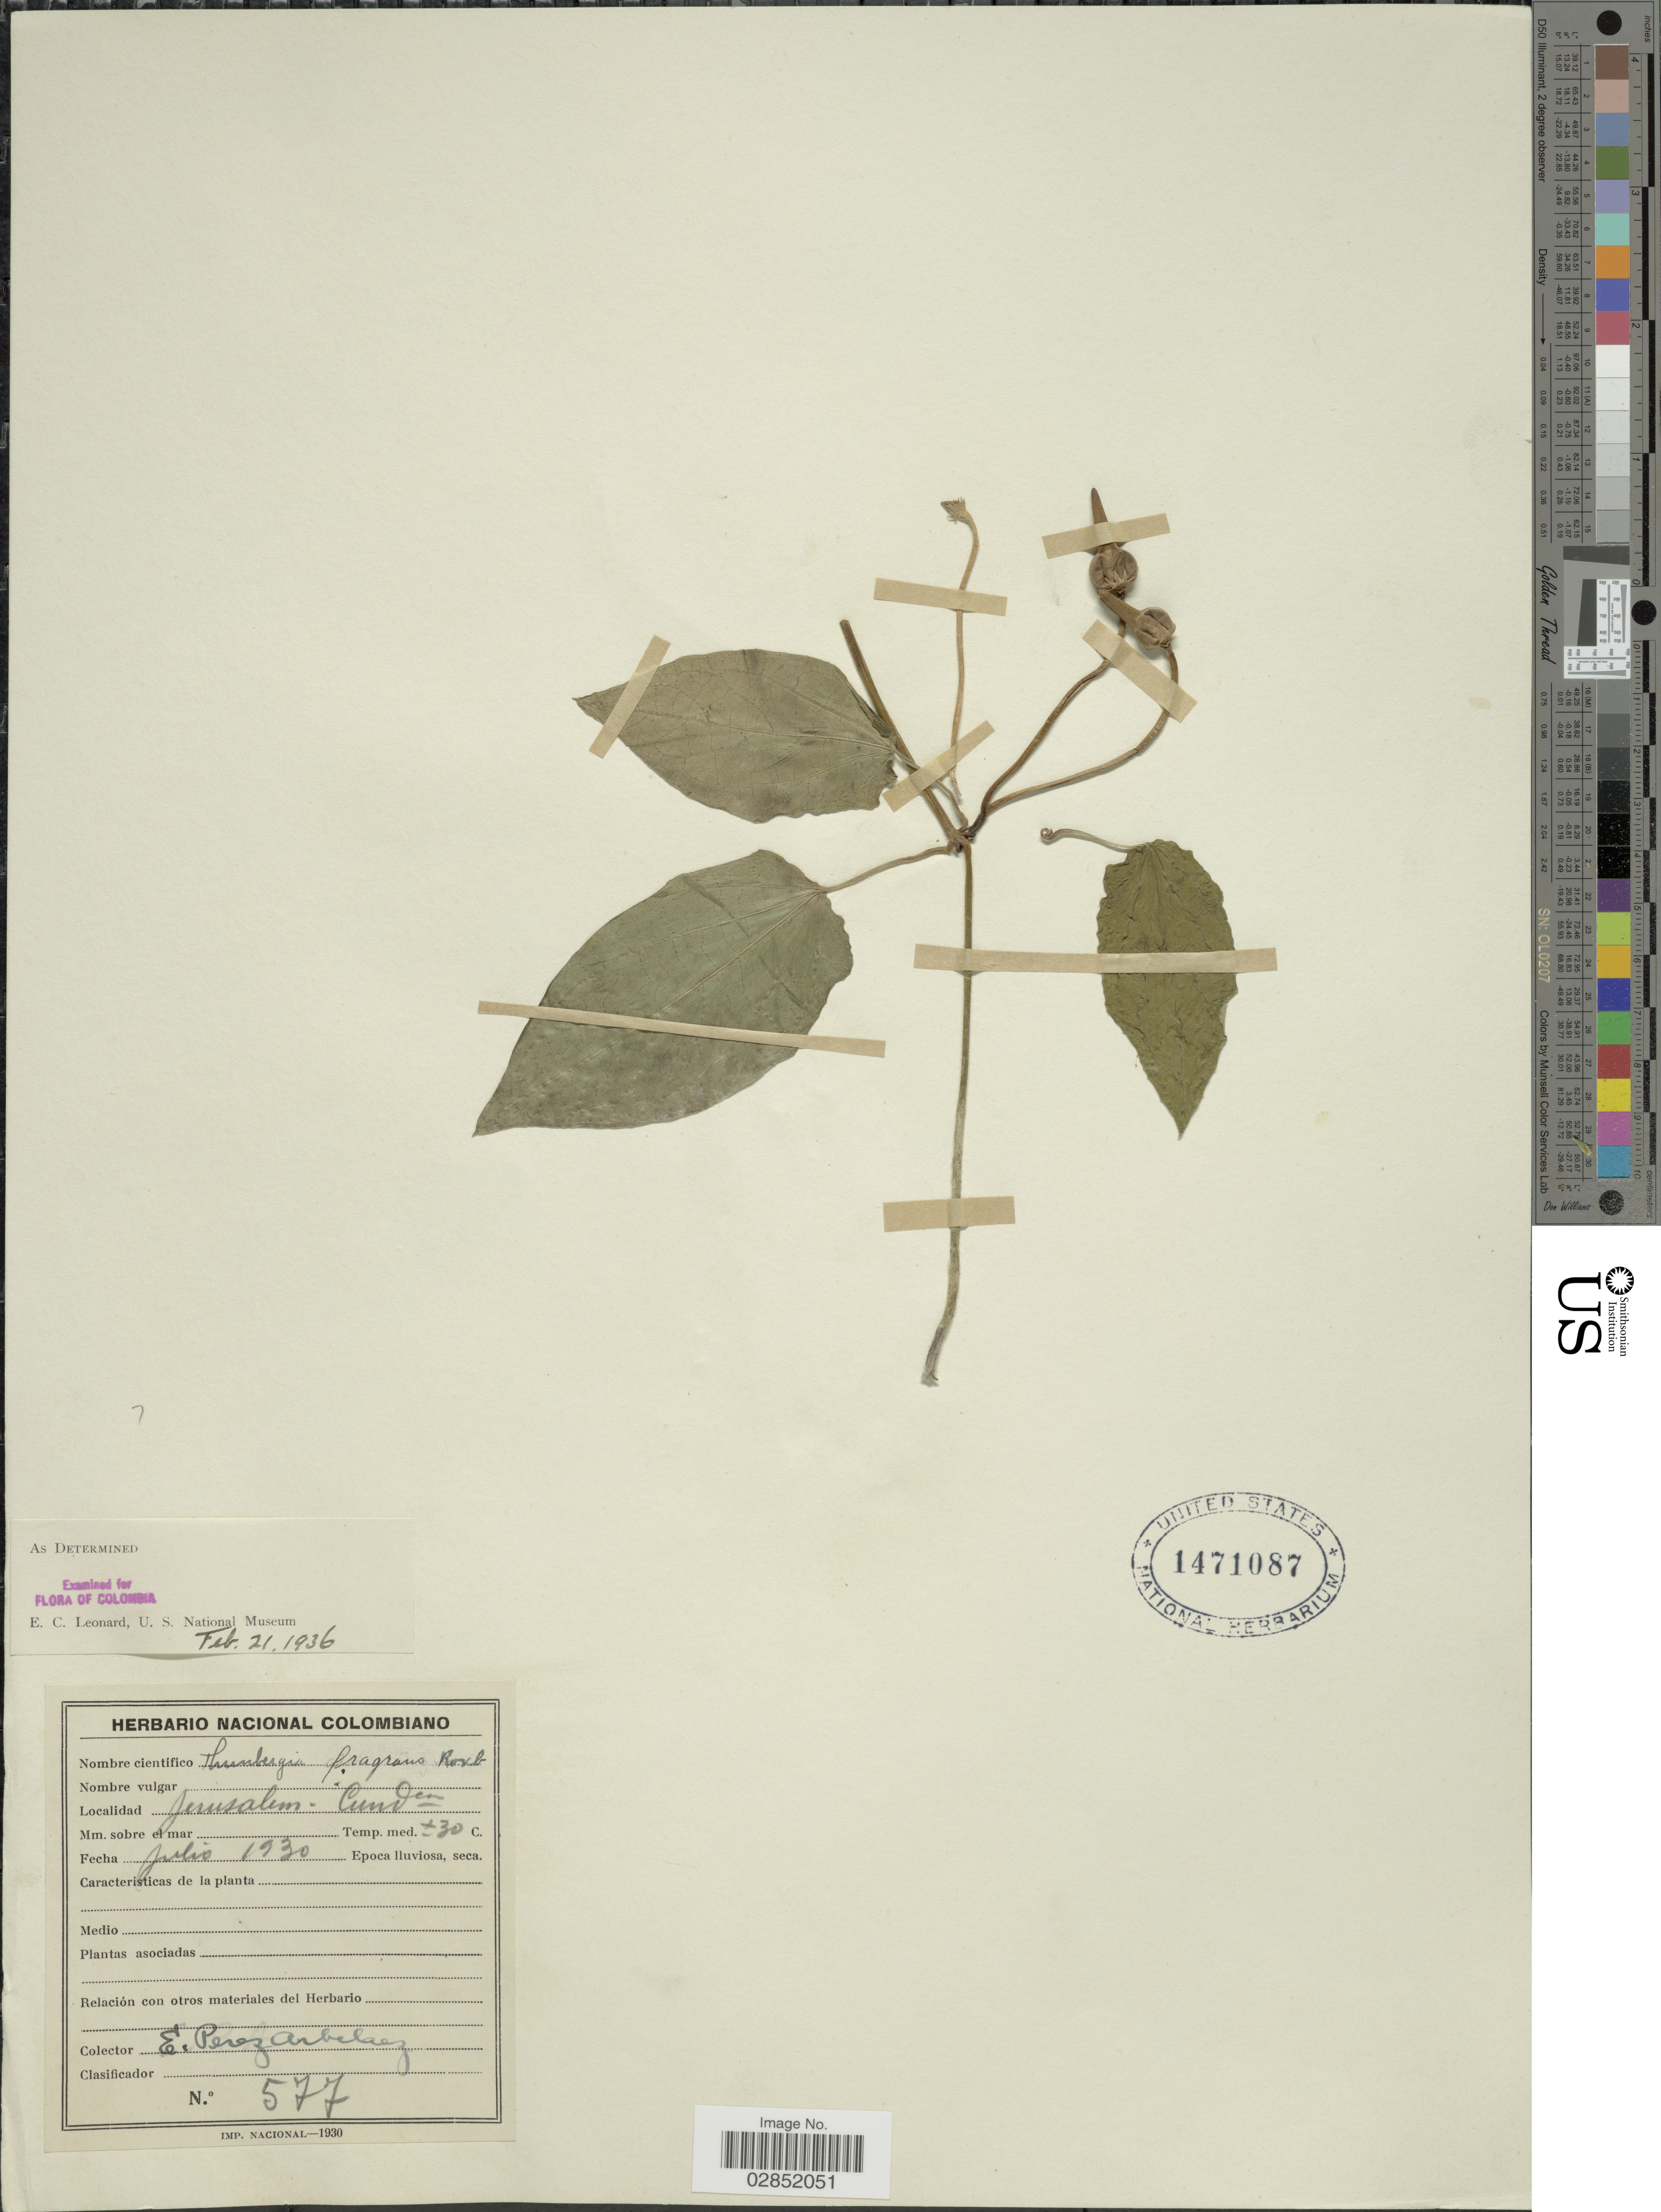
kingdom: Plantae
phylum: Tracheophyta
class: Magnoliopsida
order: Lamiales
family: Acanthaceae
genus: Thunbergia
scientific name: Thunbergia fragrans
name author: Roxb.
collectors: E. Pérez Arbeláez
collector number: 577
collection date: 1930-07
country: Colombia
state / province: Cundinamarca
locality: Jerusalem.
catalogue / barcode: US 1471087